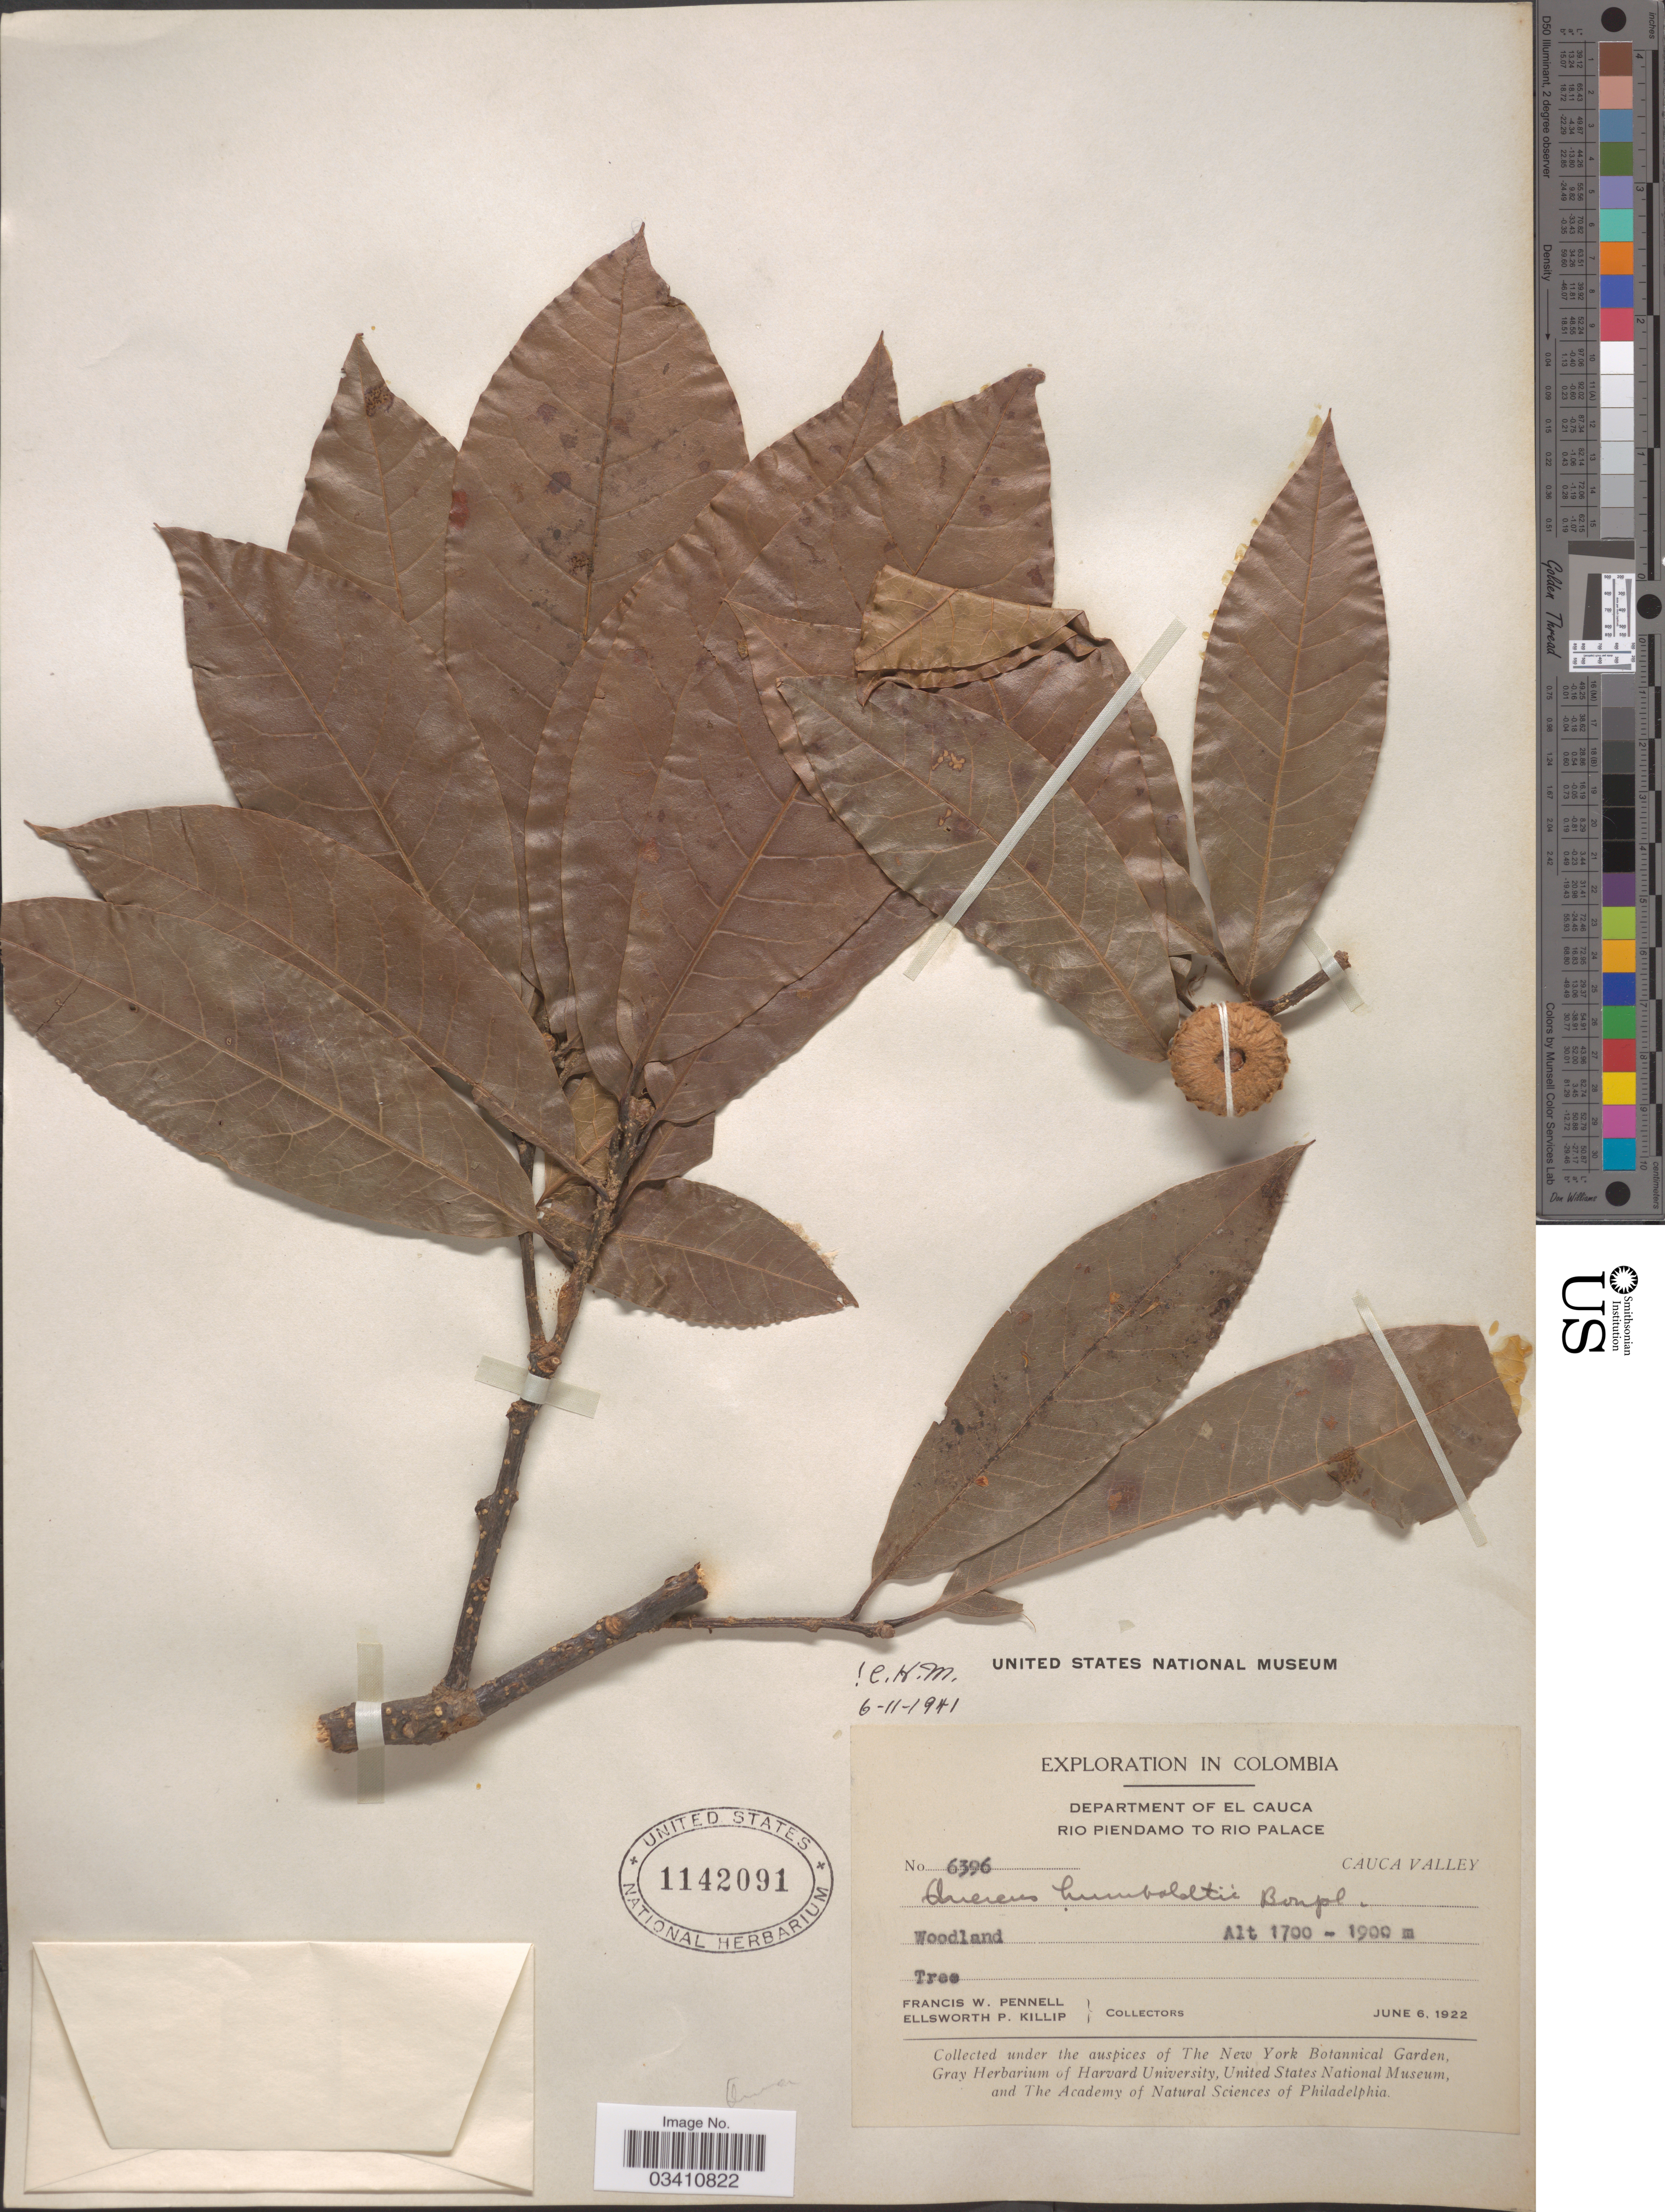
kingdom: Plantae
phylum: Tracheophyta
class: Magnoliopsida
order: Fagales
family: Fagaceae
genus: Quercus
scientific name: Quercus humboldtii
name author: Bonpl.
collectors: F. W. Pennell & E. P. Killip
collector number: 6396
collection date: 1922-06-06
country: Colombia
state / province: Cauca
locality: Department of El Cauca. Rio Piendamo to Rio Palace. Cauca Valley.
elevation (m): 1700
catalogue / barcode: US 1142091